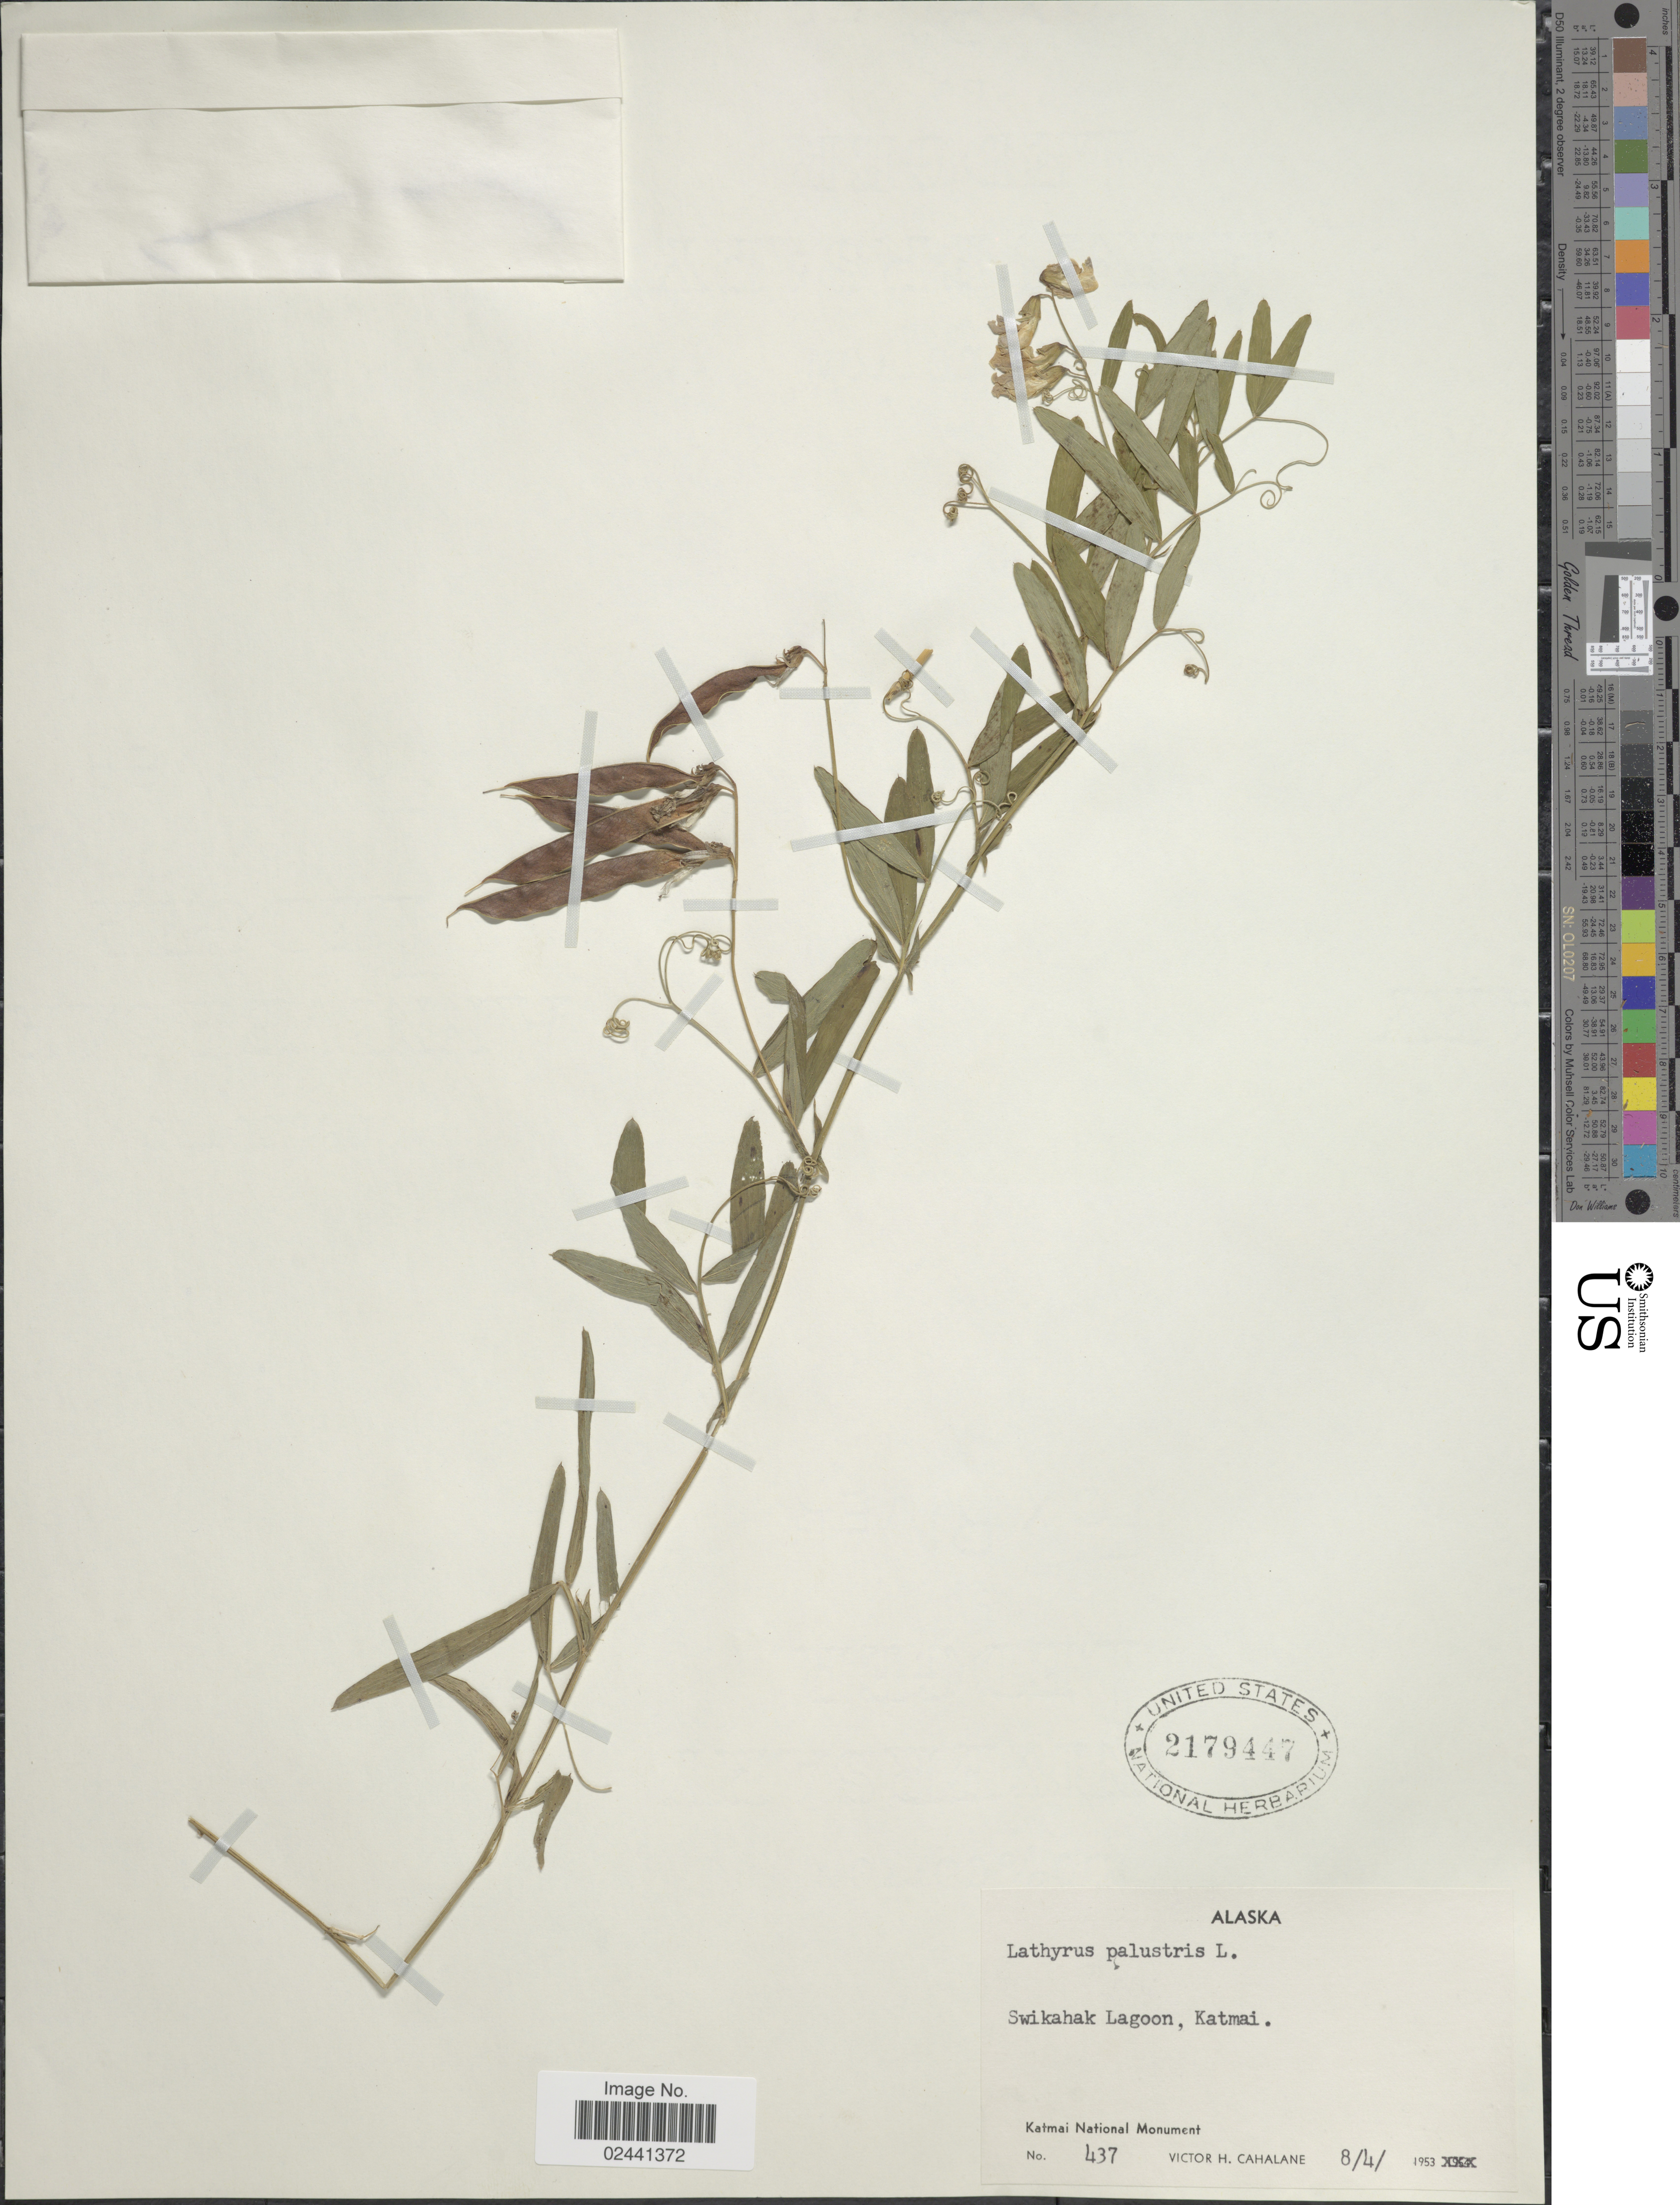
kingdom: Plantae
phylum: Tracheophyta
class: Magnoliopsida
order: Fabales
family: Fabaceae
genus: Lathyrus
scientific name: Lathyrus palustris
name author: L.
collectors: V. Cahalane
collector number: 437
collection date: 1953-08-04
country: United States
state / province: Alaska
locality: Swikahak Lagoon, Katmai, Katmai National Monument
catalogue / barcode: US 2179447